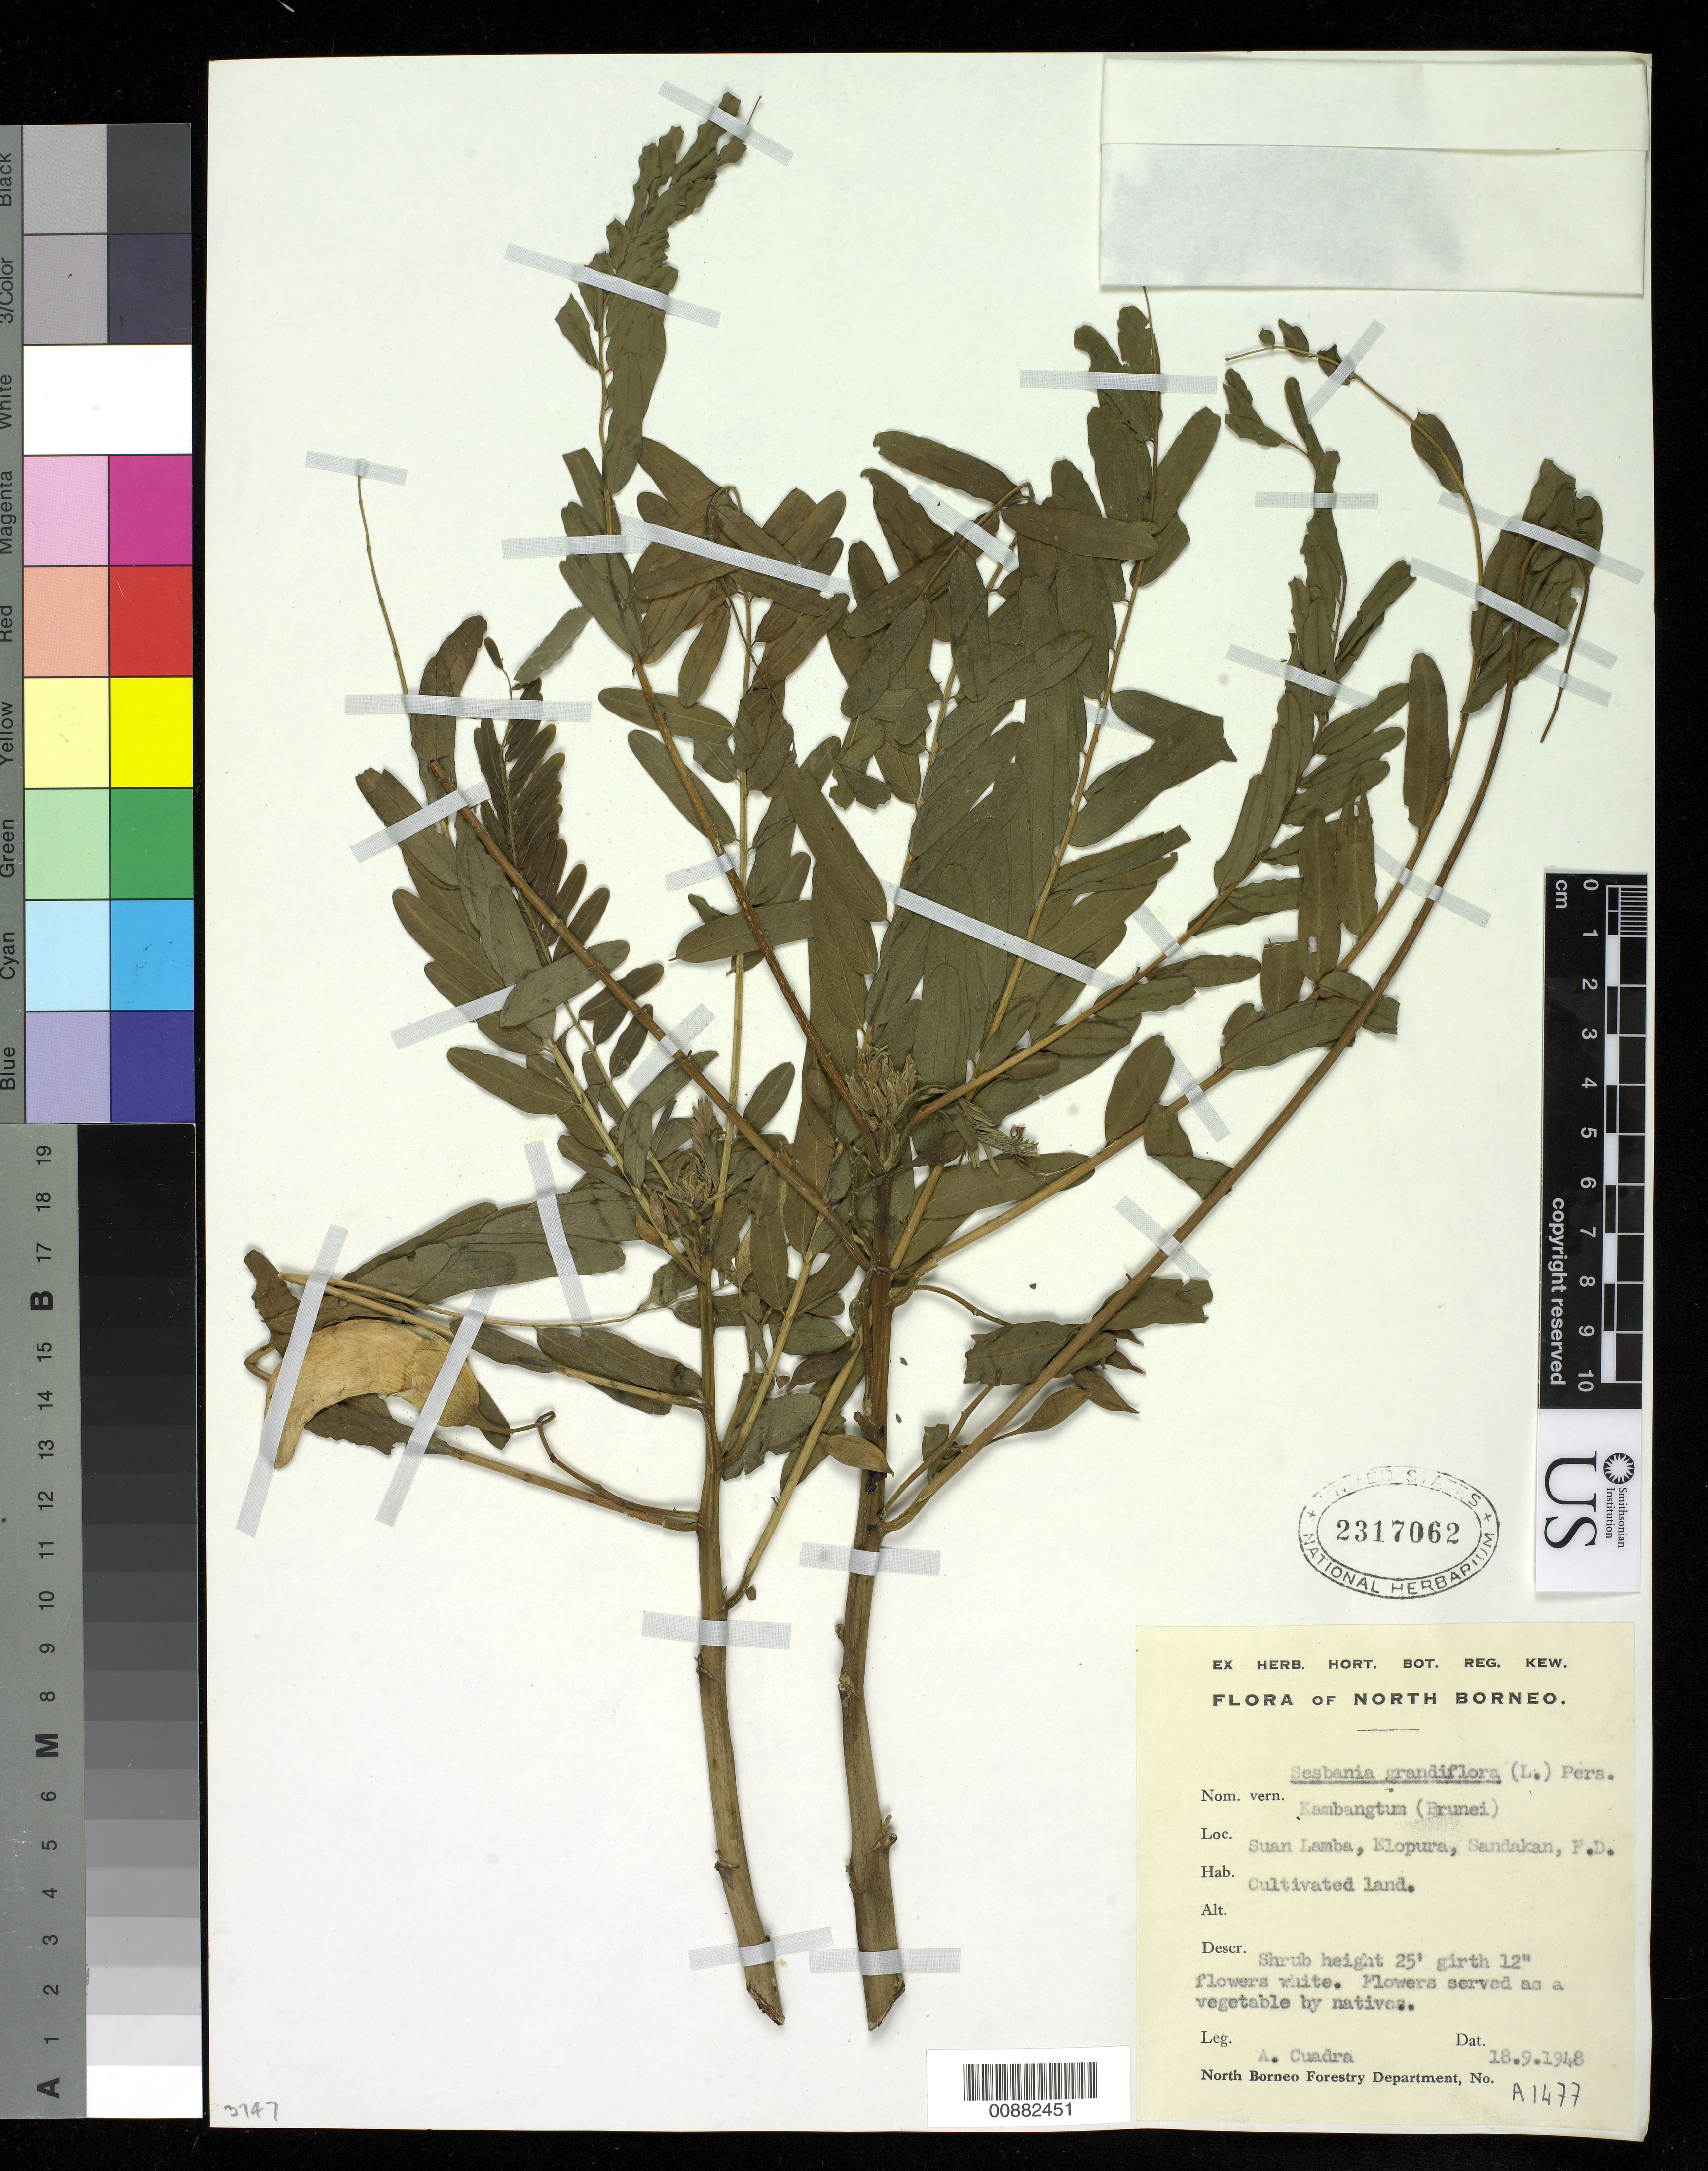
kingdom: Plantae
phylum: Tracheophyta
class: Magnoliopsida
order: Fabales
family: Fabaceae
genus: Sesbania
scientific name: Sesbania grandiflora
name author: (L.) Poir.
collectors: A. Cuadra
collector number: A 1477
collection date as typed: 18 Sep 1948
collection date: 1948-09-18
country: Malaysia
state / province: Sabah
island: Borneo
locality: Suan Lamba, Elopura, Sandakan, F.D.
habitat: Cultivated Land.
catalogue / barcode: US 2317062